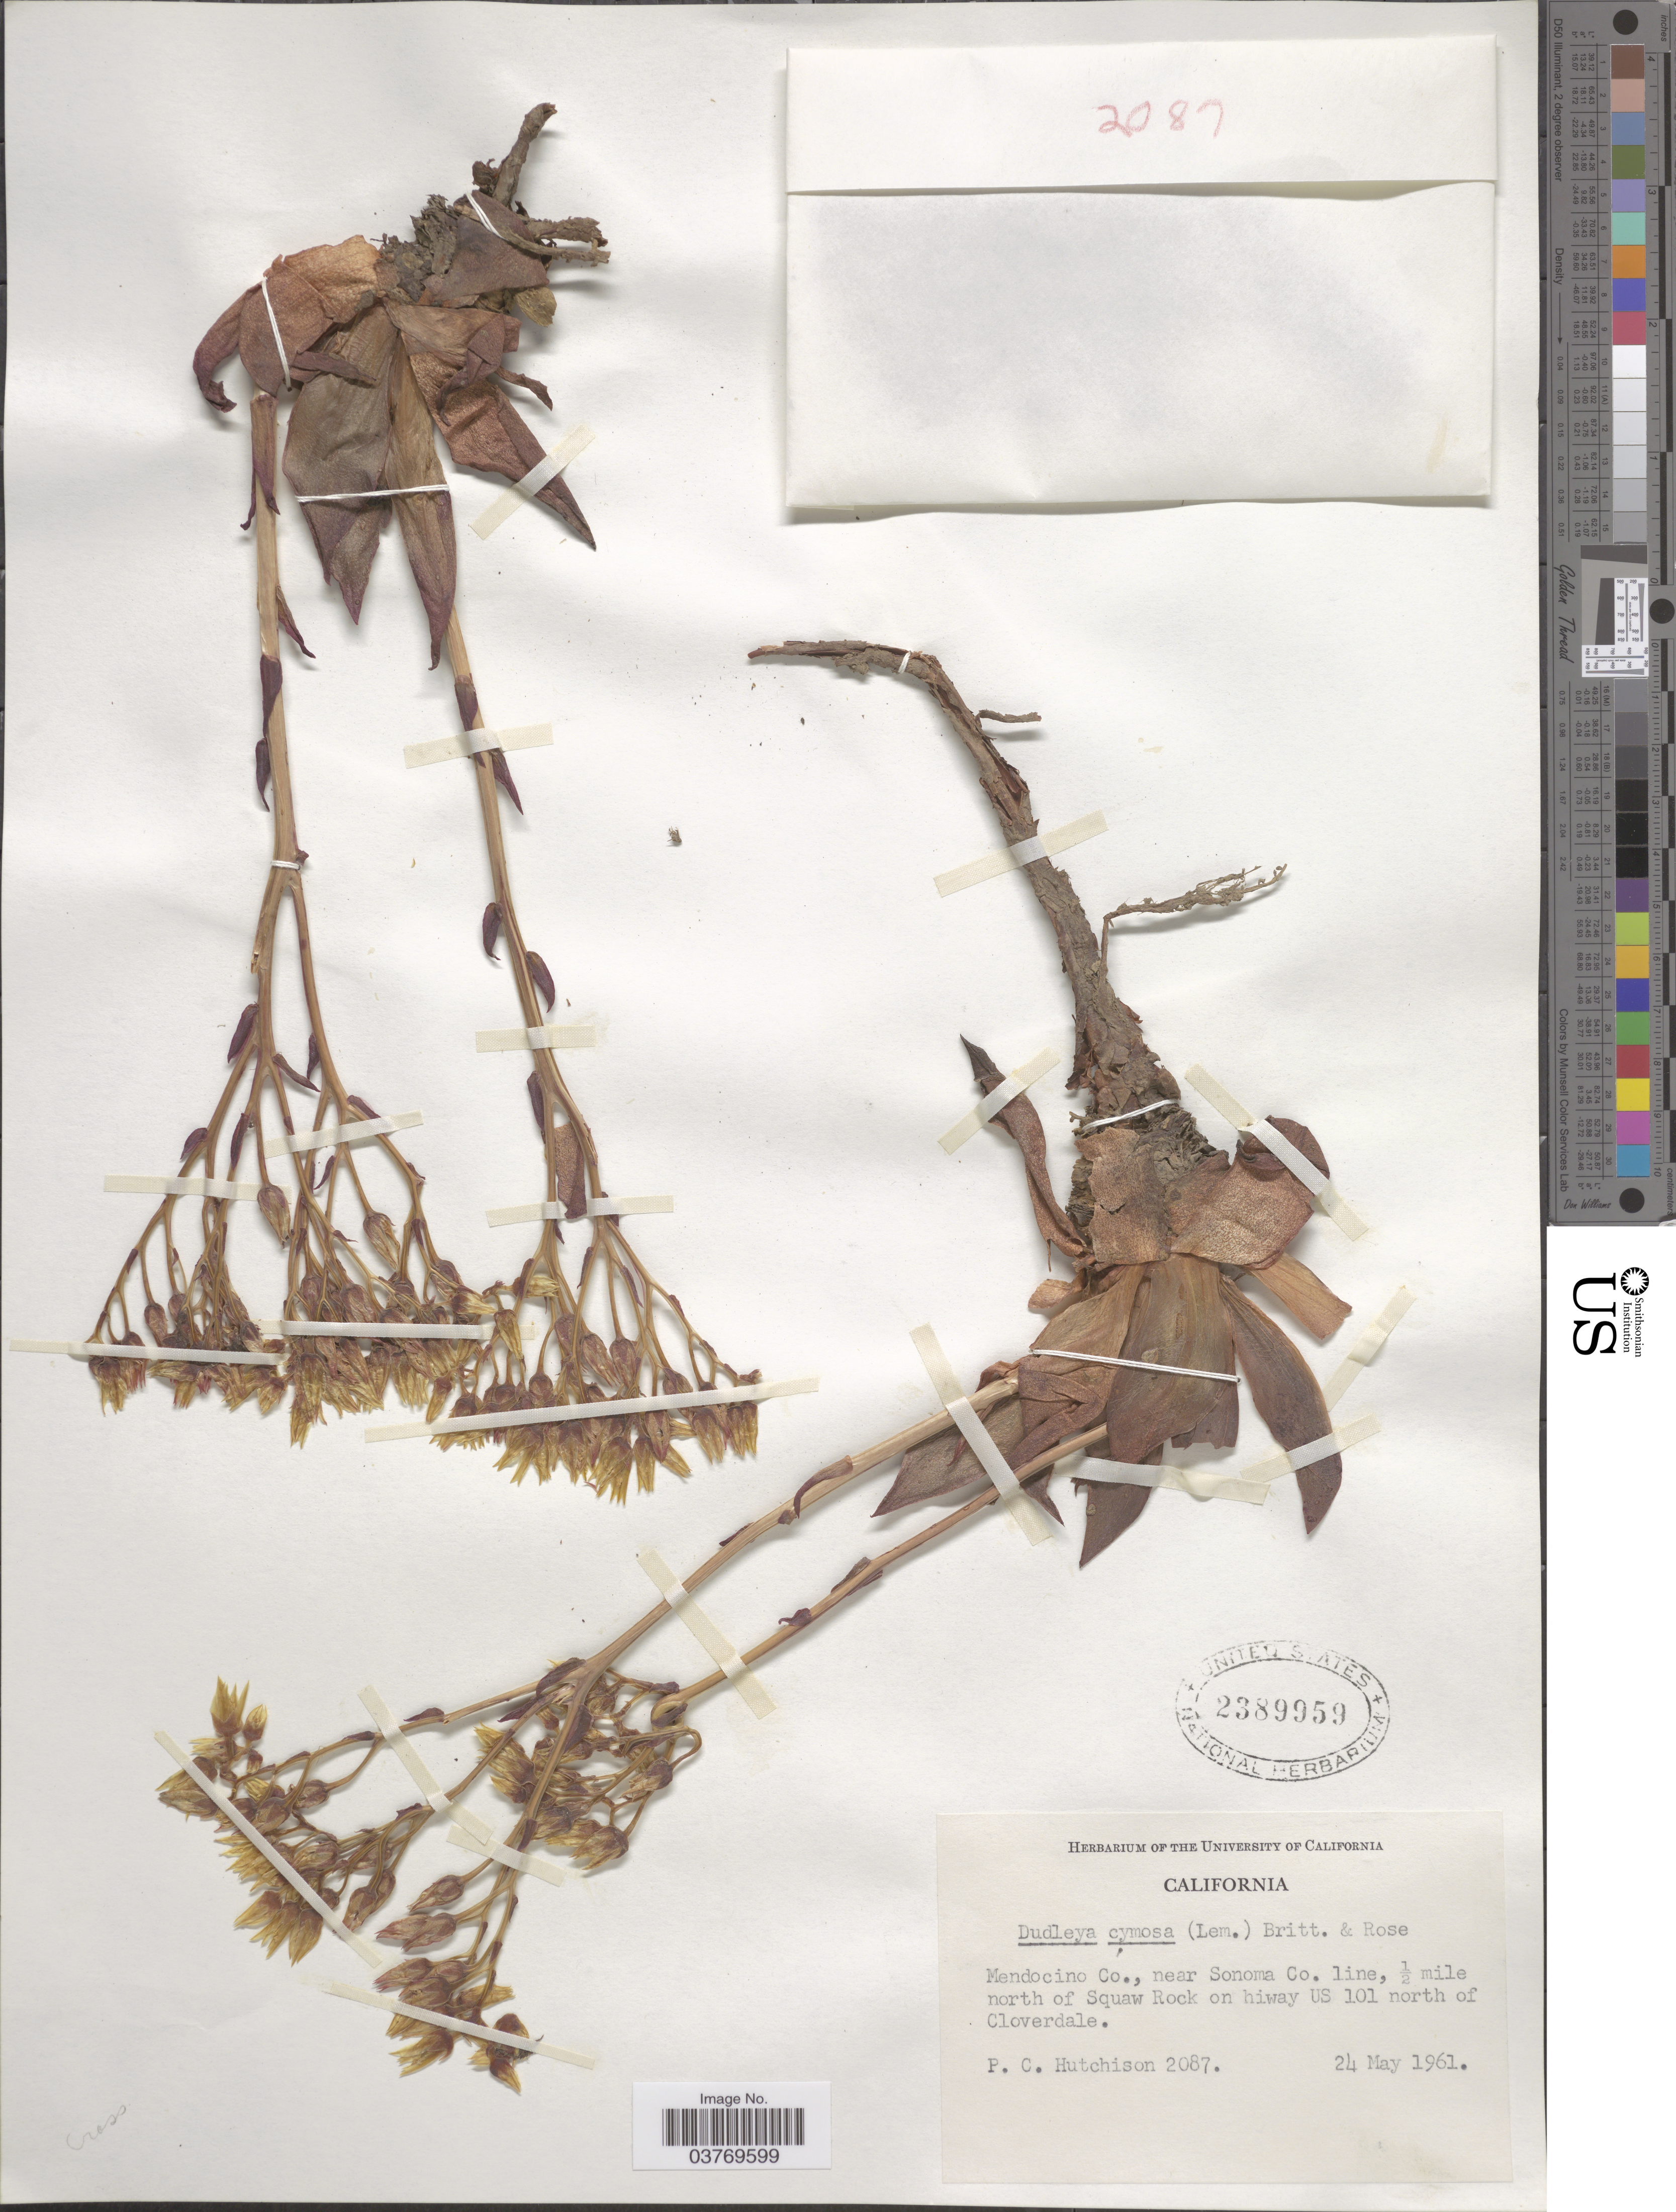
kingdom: Plantae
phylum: Tracheophyta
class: Magnoliopsida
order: Saxifragales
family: Crassulaceae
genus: Dudleya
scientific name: Dudleya cymosa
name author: (Lem.) Britton & Rose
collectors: P. C. Hutchison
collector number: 2087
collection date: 1961-05-24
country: United States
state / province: California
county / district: Sonoma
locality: Mendocino Co., near Sonoma Co. line, ½ mile north of Squaw Rock on hiway US 101 north of Cloverdale.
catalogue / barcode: US 2389959